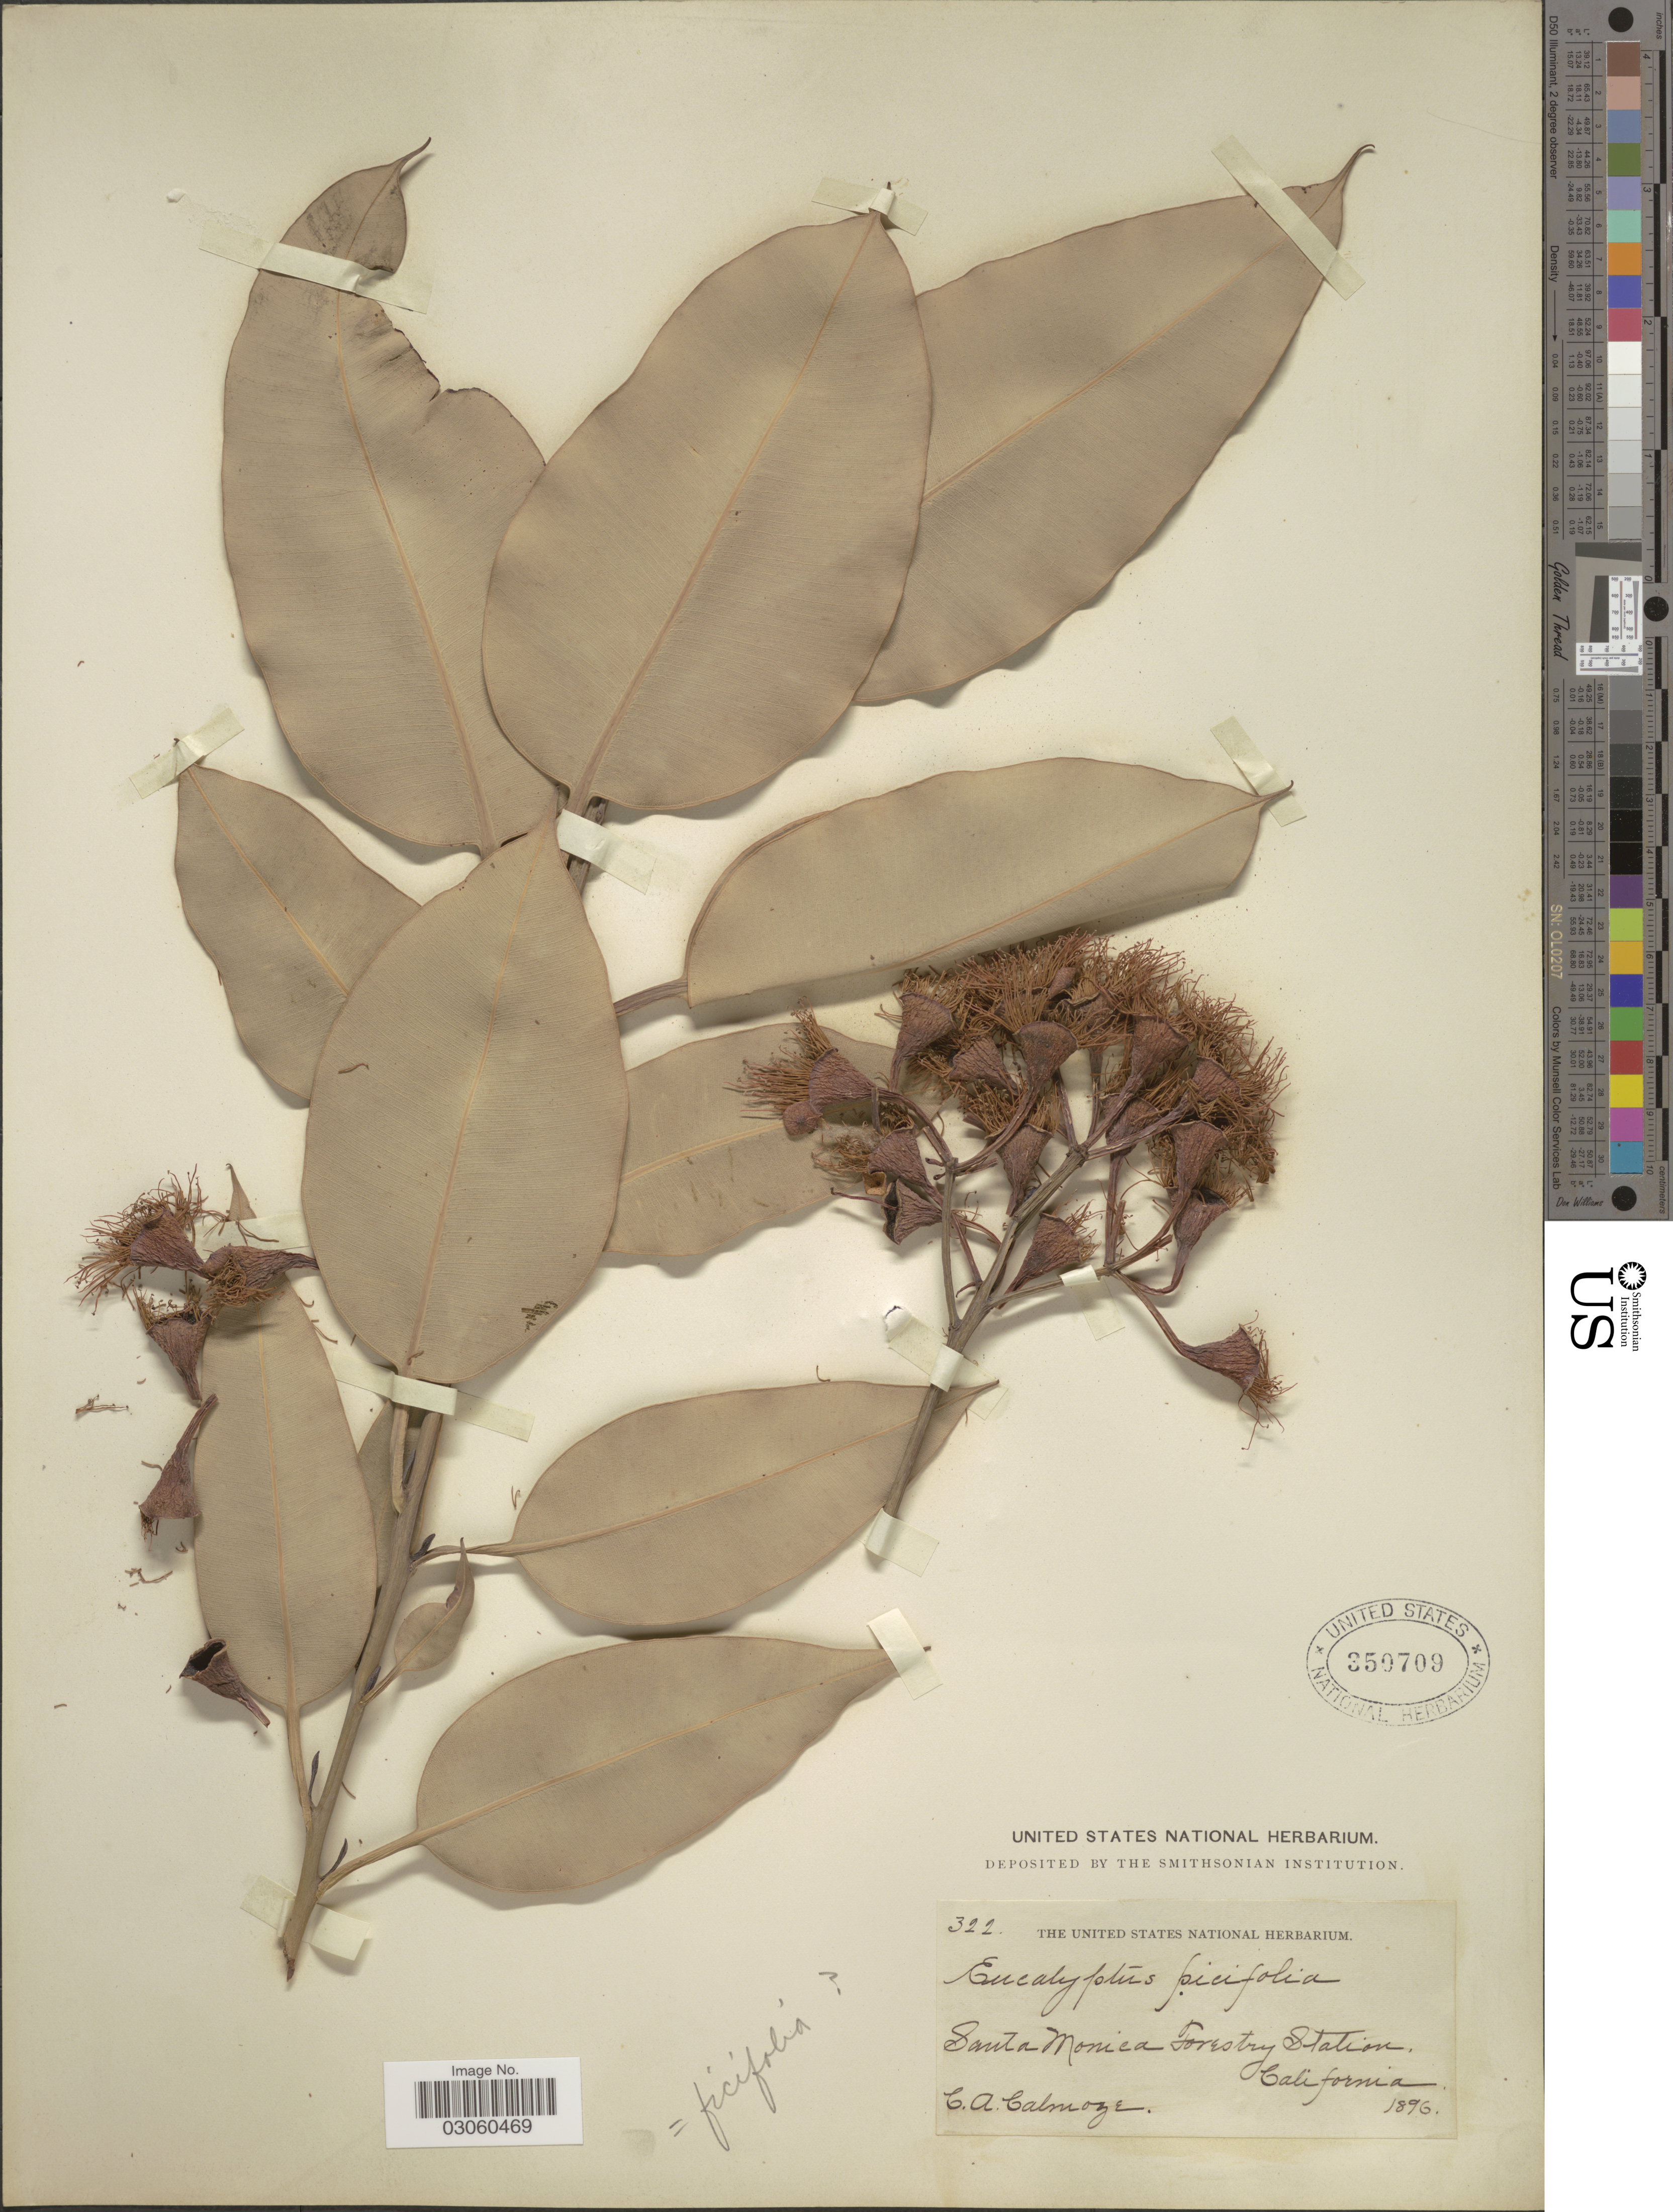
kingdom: Plantae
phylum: Tracheophyta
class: Magnoliopsida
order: Myrtales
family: Myrtaceae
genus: Eucalyptus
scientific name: Eucalyptus ficifolia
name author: F. Muell.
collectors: C.A. Calmoze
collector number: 322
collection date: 1896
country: United States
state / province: California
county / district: Los Angeles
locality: Santa Monica Forestry Station.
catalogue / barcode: US 350709